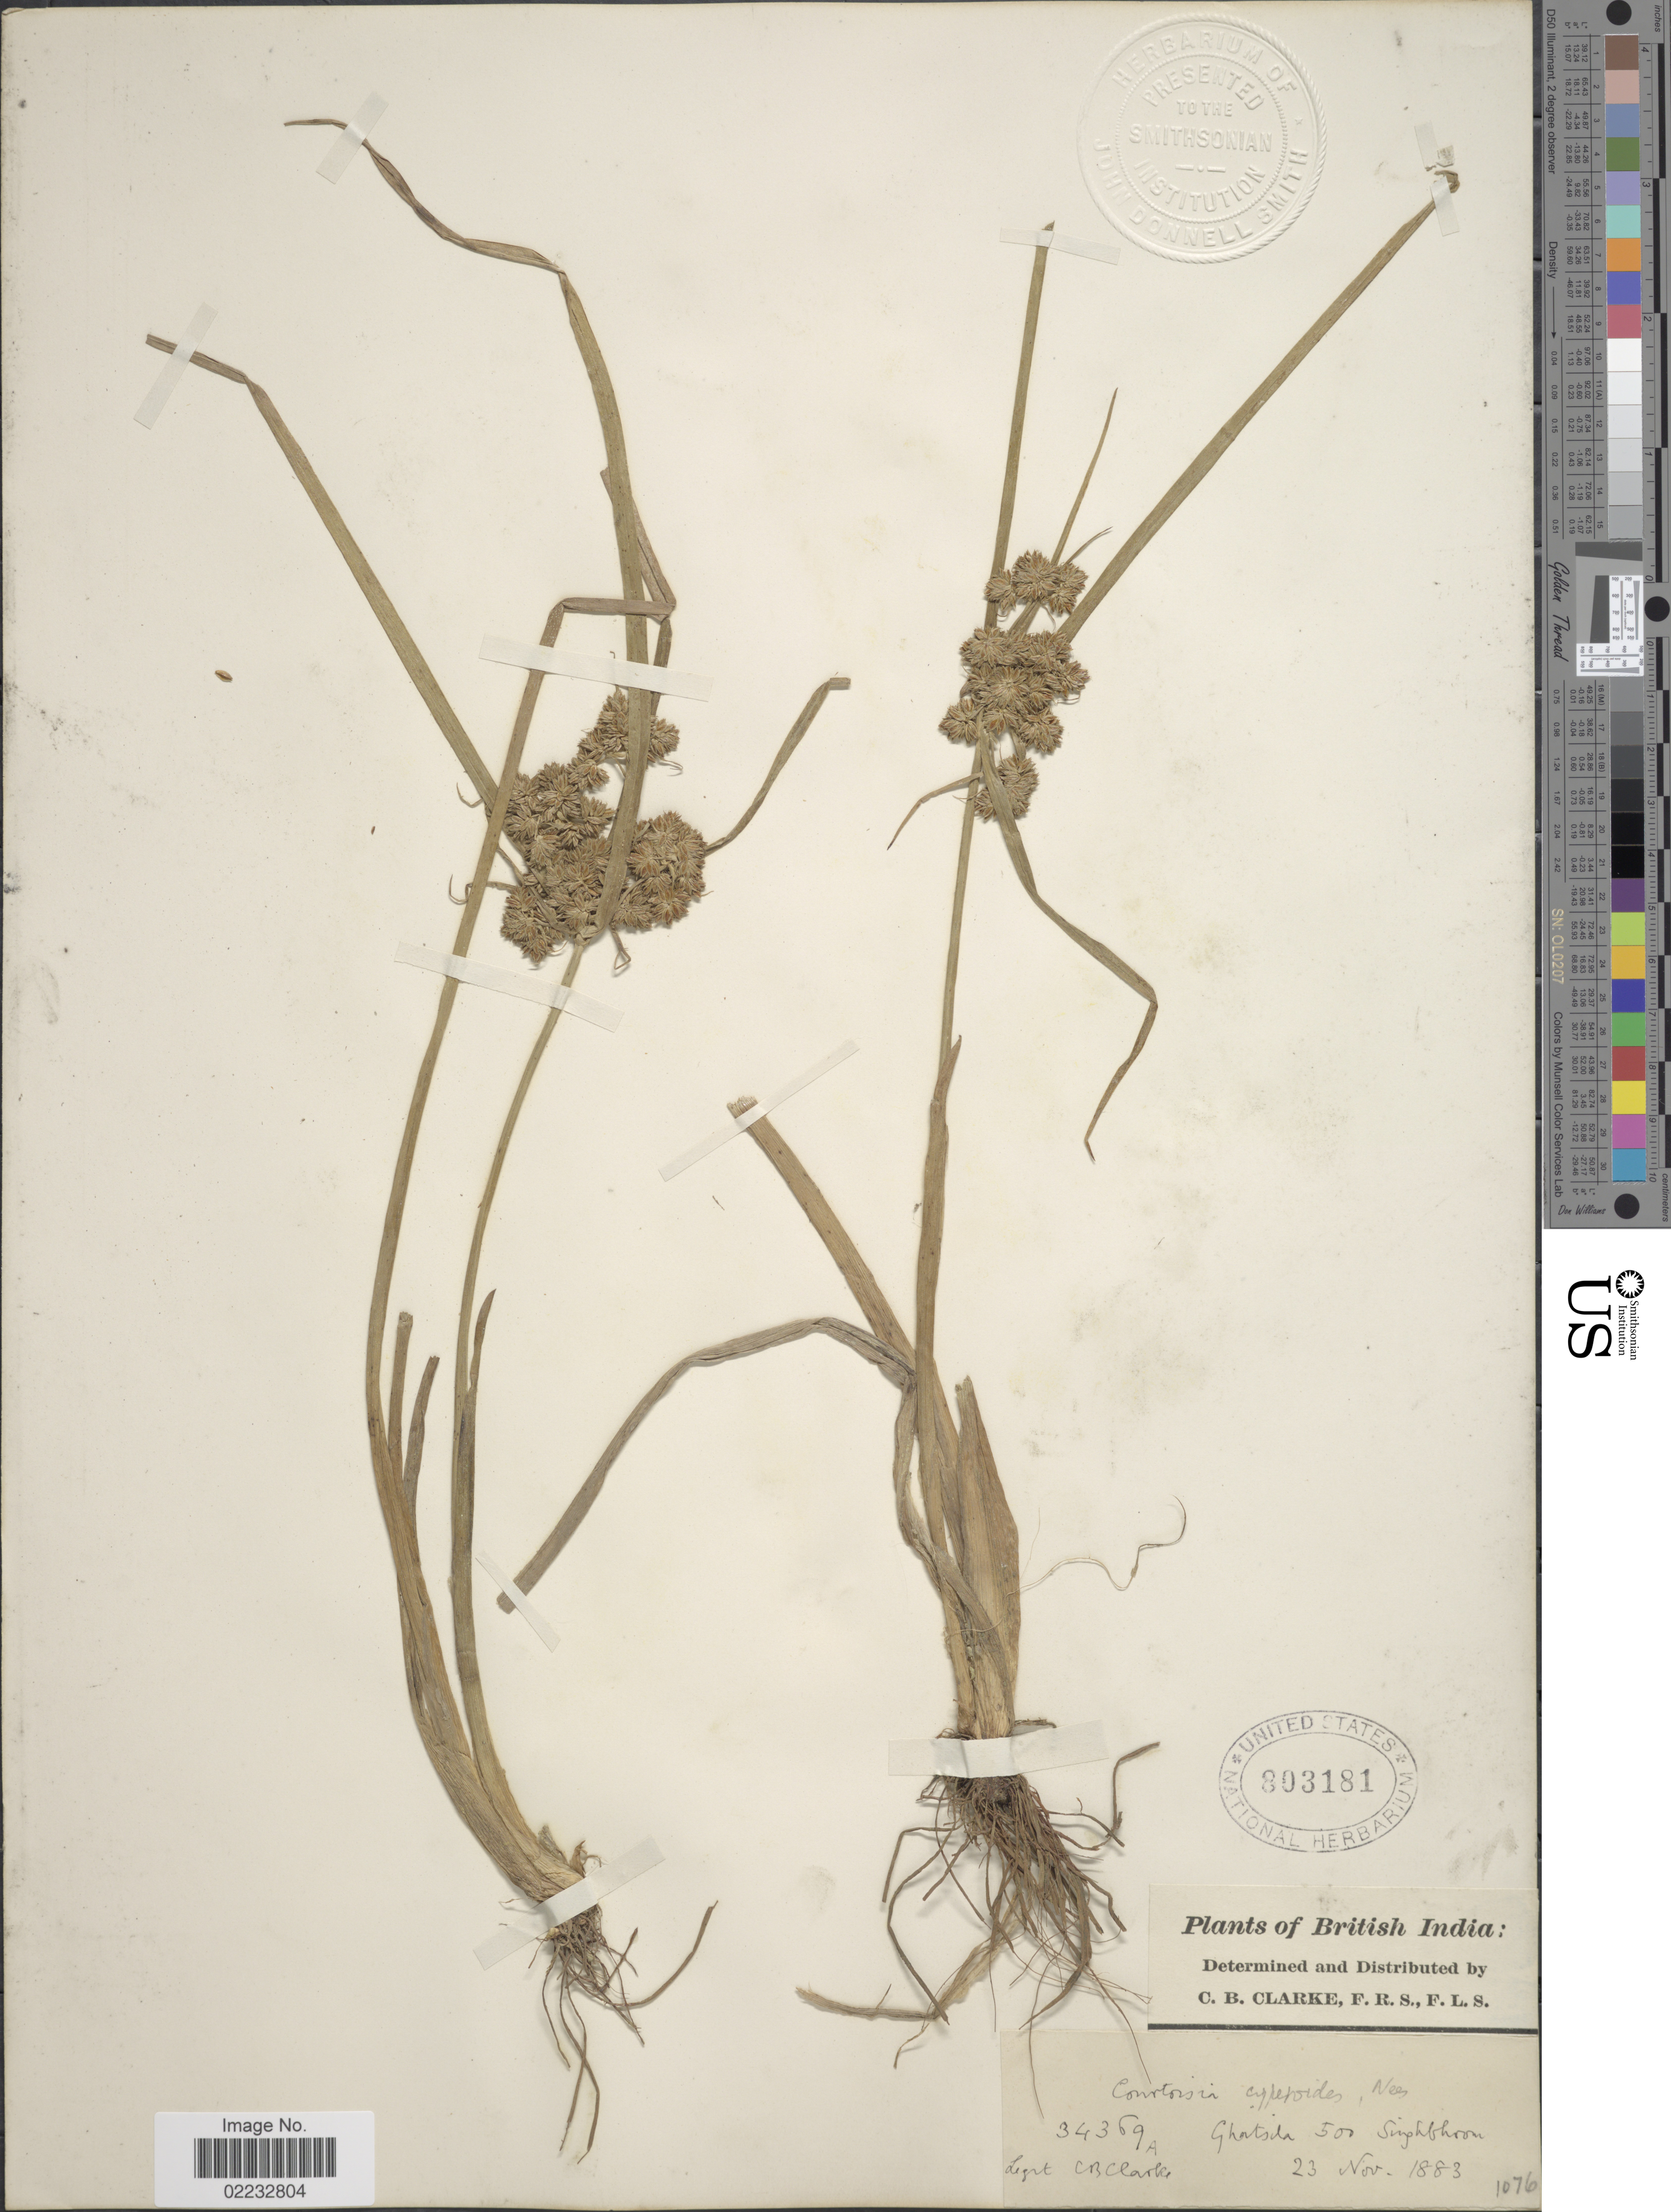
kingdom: Plantae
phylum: Tracheophyta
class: Liliopsida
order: Poales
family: Cyperaceae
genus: Cyperus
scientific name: Cyperus pseudokyllingioides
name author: Kük.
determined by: Strong, M. T., (US), Smithsonian Institution - National Museum of Natural History (UNITED STATES)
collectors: C. B. Clarke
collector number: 34369A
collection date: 1883-11-23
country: India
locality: British India, Ghatsila, Singhbhoom.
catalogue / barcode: US 803181